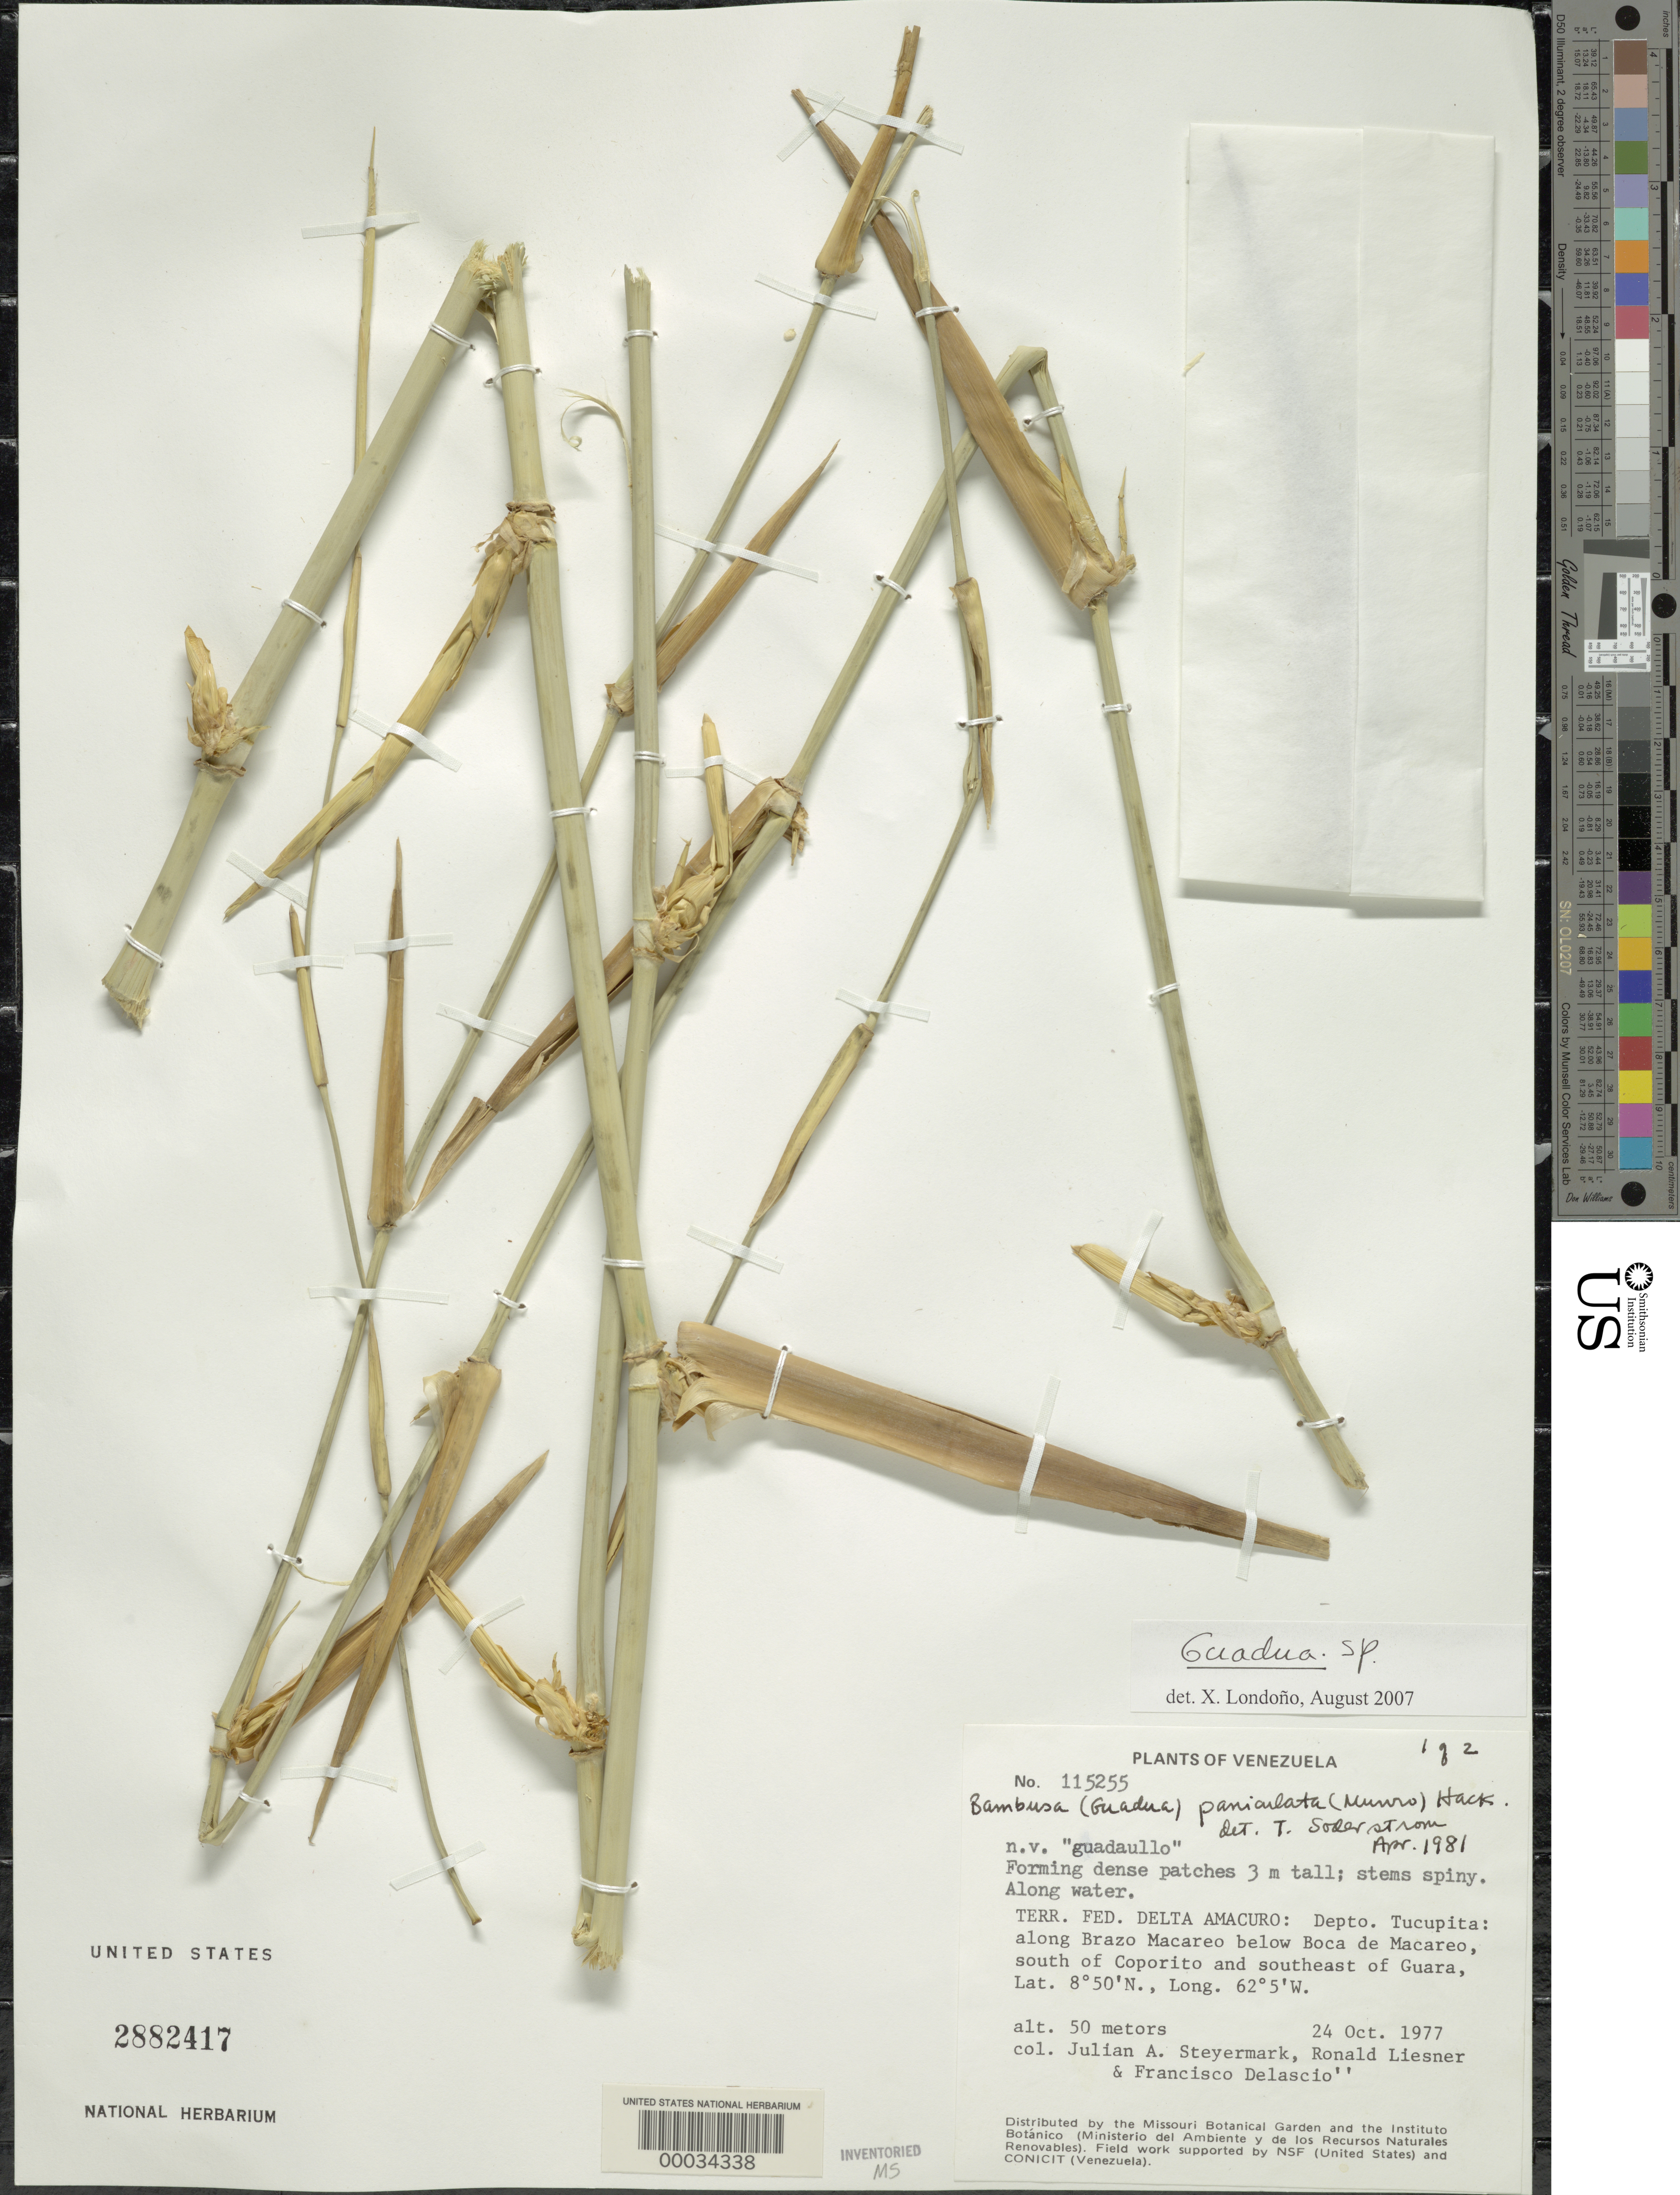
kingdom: Plantae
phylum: Tracheophyta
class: Liliopsida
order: Poales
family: Poaceae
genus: Guadua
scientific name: Guadua sp.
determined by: Londoño, X., (TULV), Jardin Botanico "Juan Maria Cespedes"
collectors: J. Steyermark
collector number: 115255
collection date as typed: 24 Oct 1977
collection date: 1977-10-24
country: Venezuela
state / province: Delta Amacuro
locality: Tucupita, Brazo Macareo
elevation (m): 50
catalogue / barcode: US 2882417